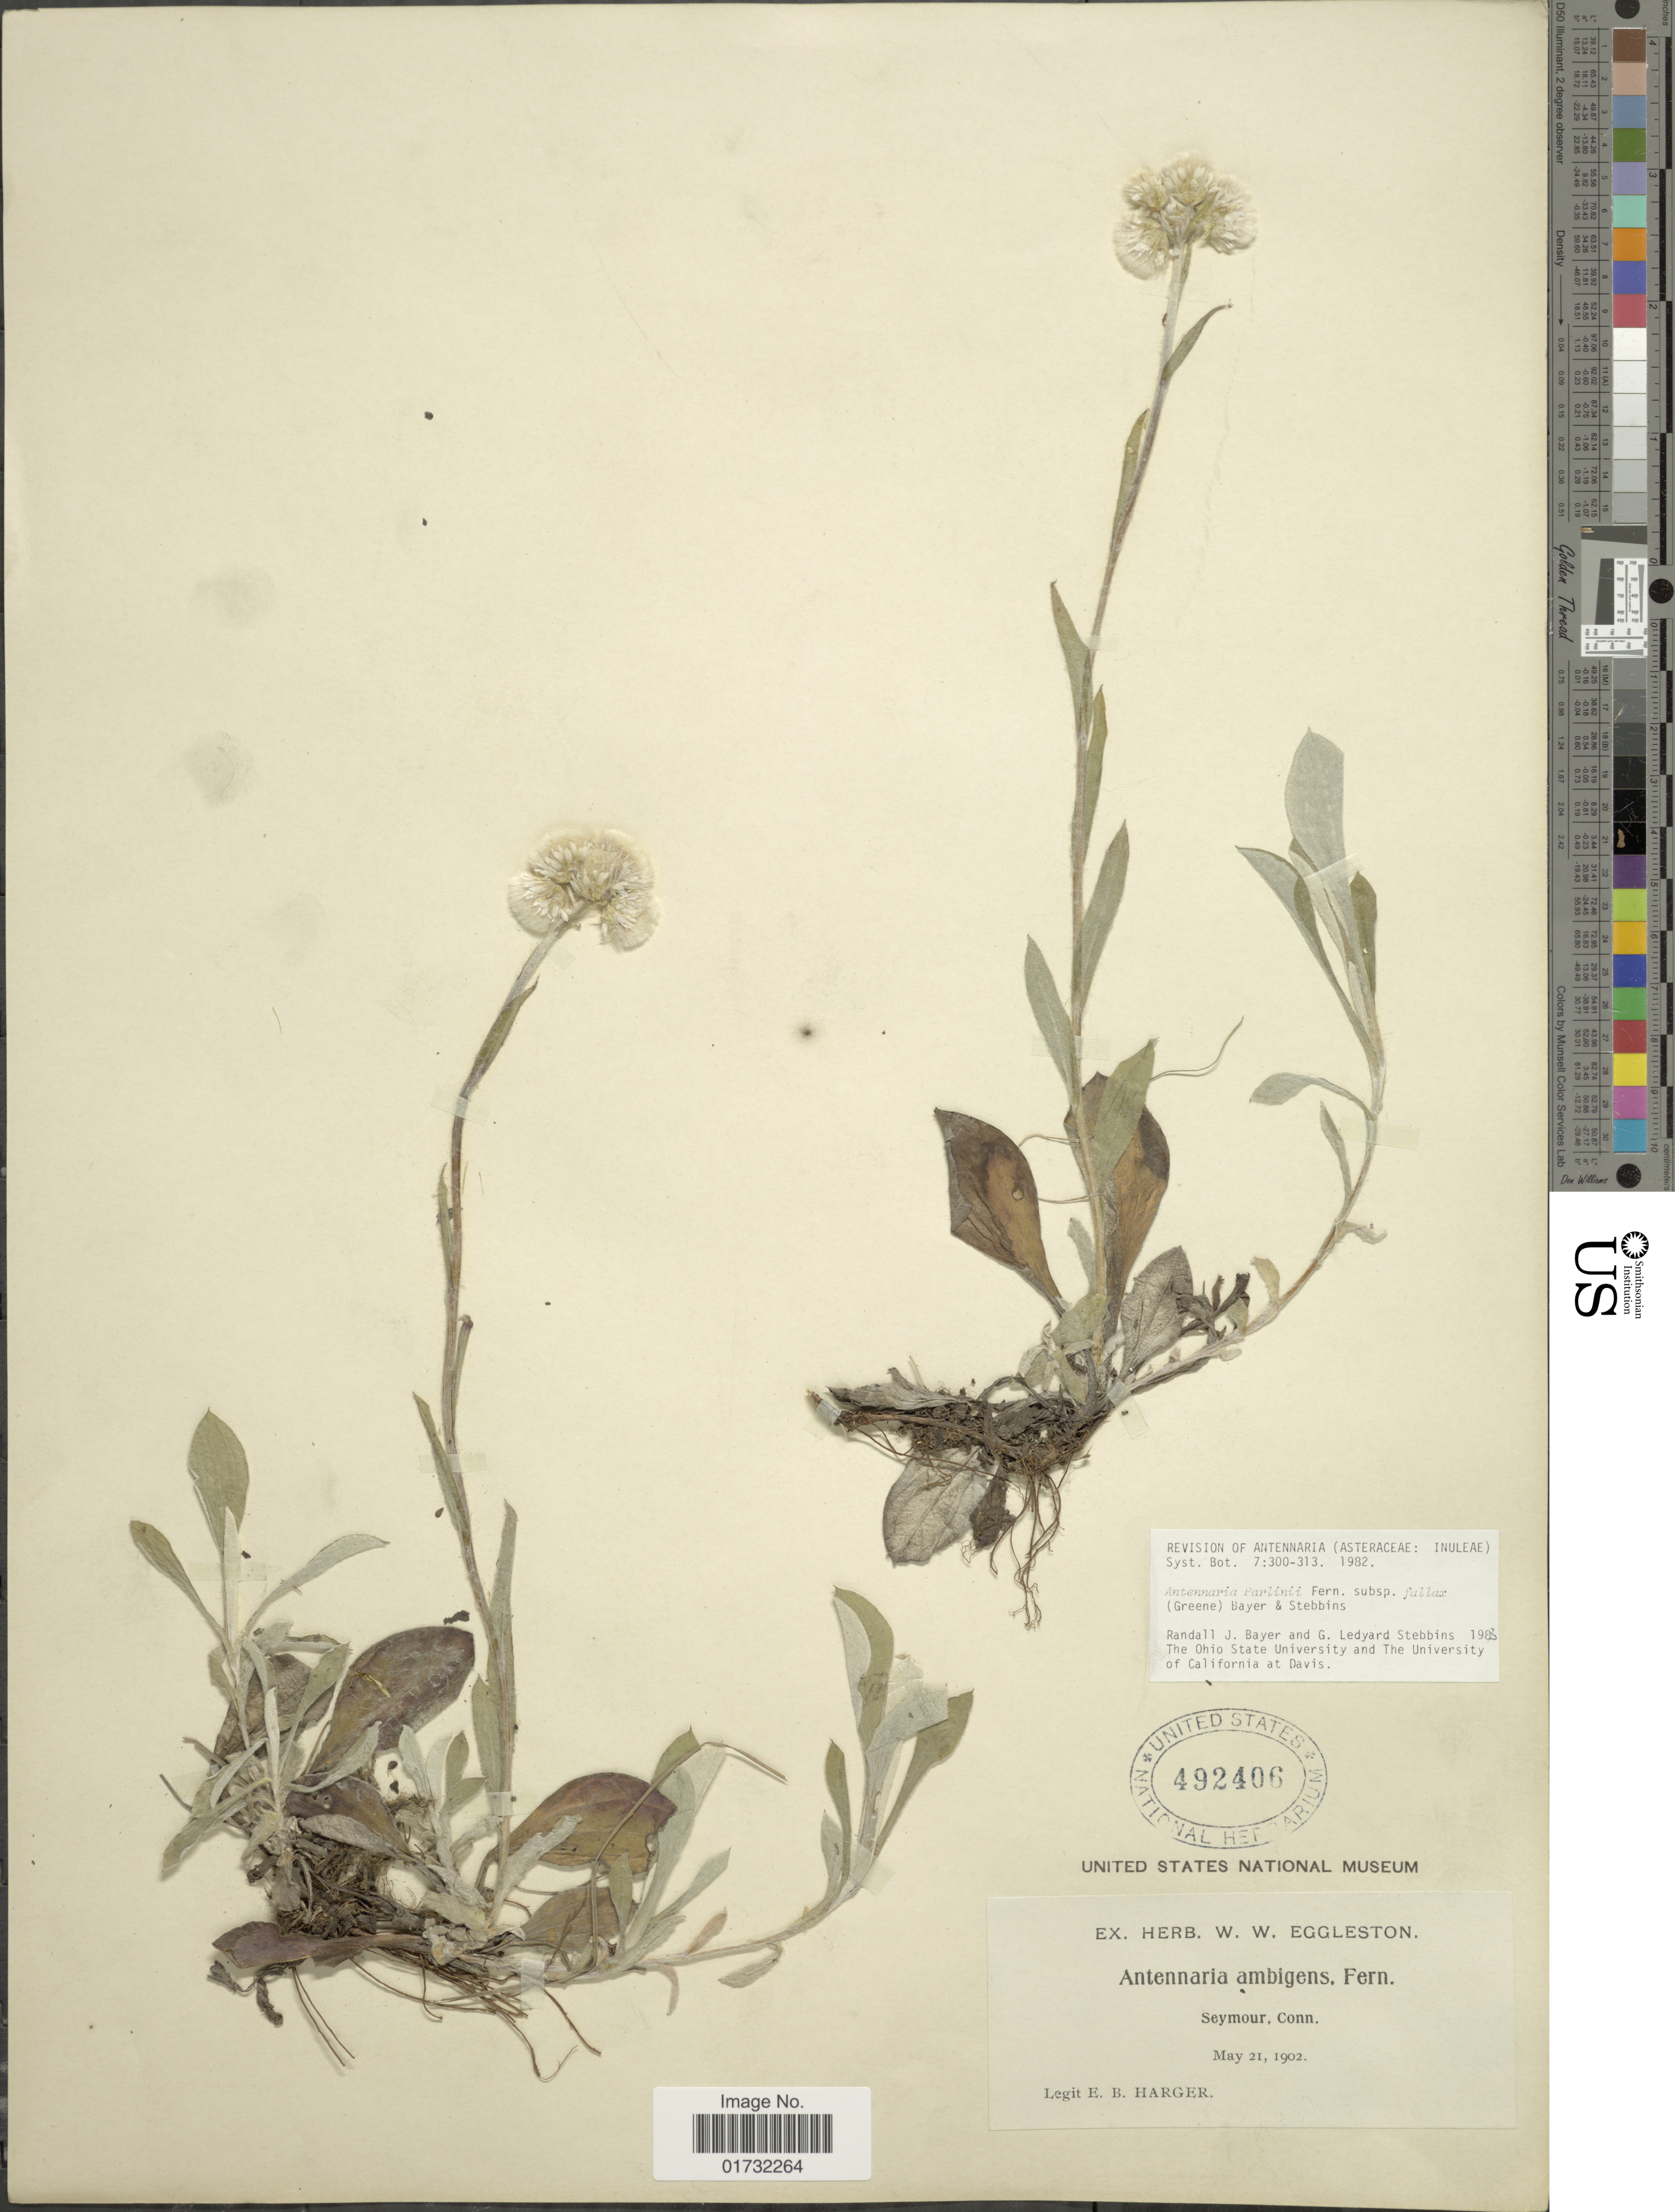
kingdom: Plantae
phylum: Tracheophyta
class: Magnoliopsida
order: Asterales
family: Asteraceae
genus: Antennaria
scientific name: Antennaria parlinii subsp. fallax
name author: (Greene) R.J. Bayer & Stebbins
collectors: E. B. Harger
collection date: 1902-05-21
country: United States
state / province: Connecticut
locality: Seymour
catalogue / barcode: US 492406